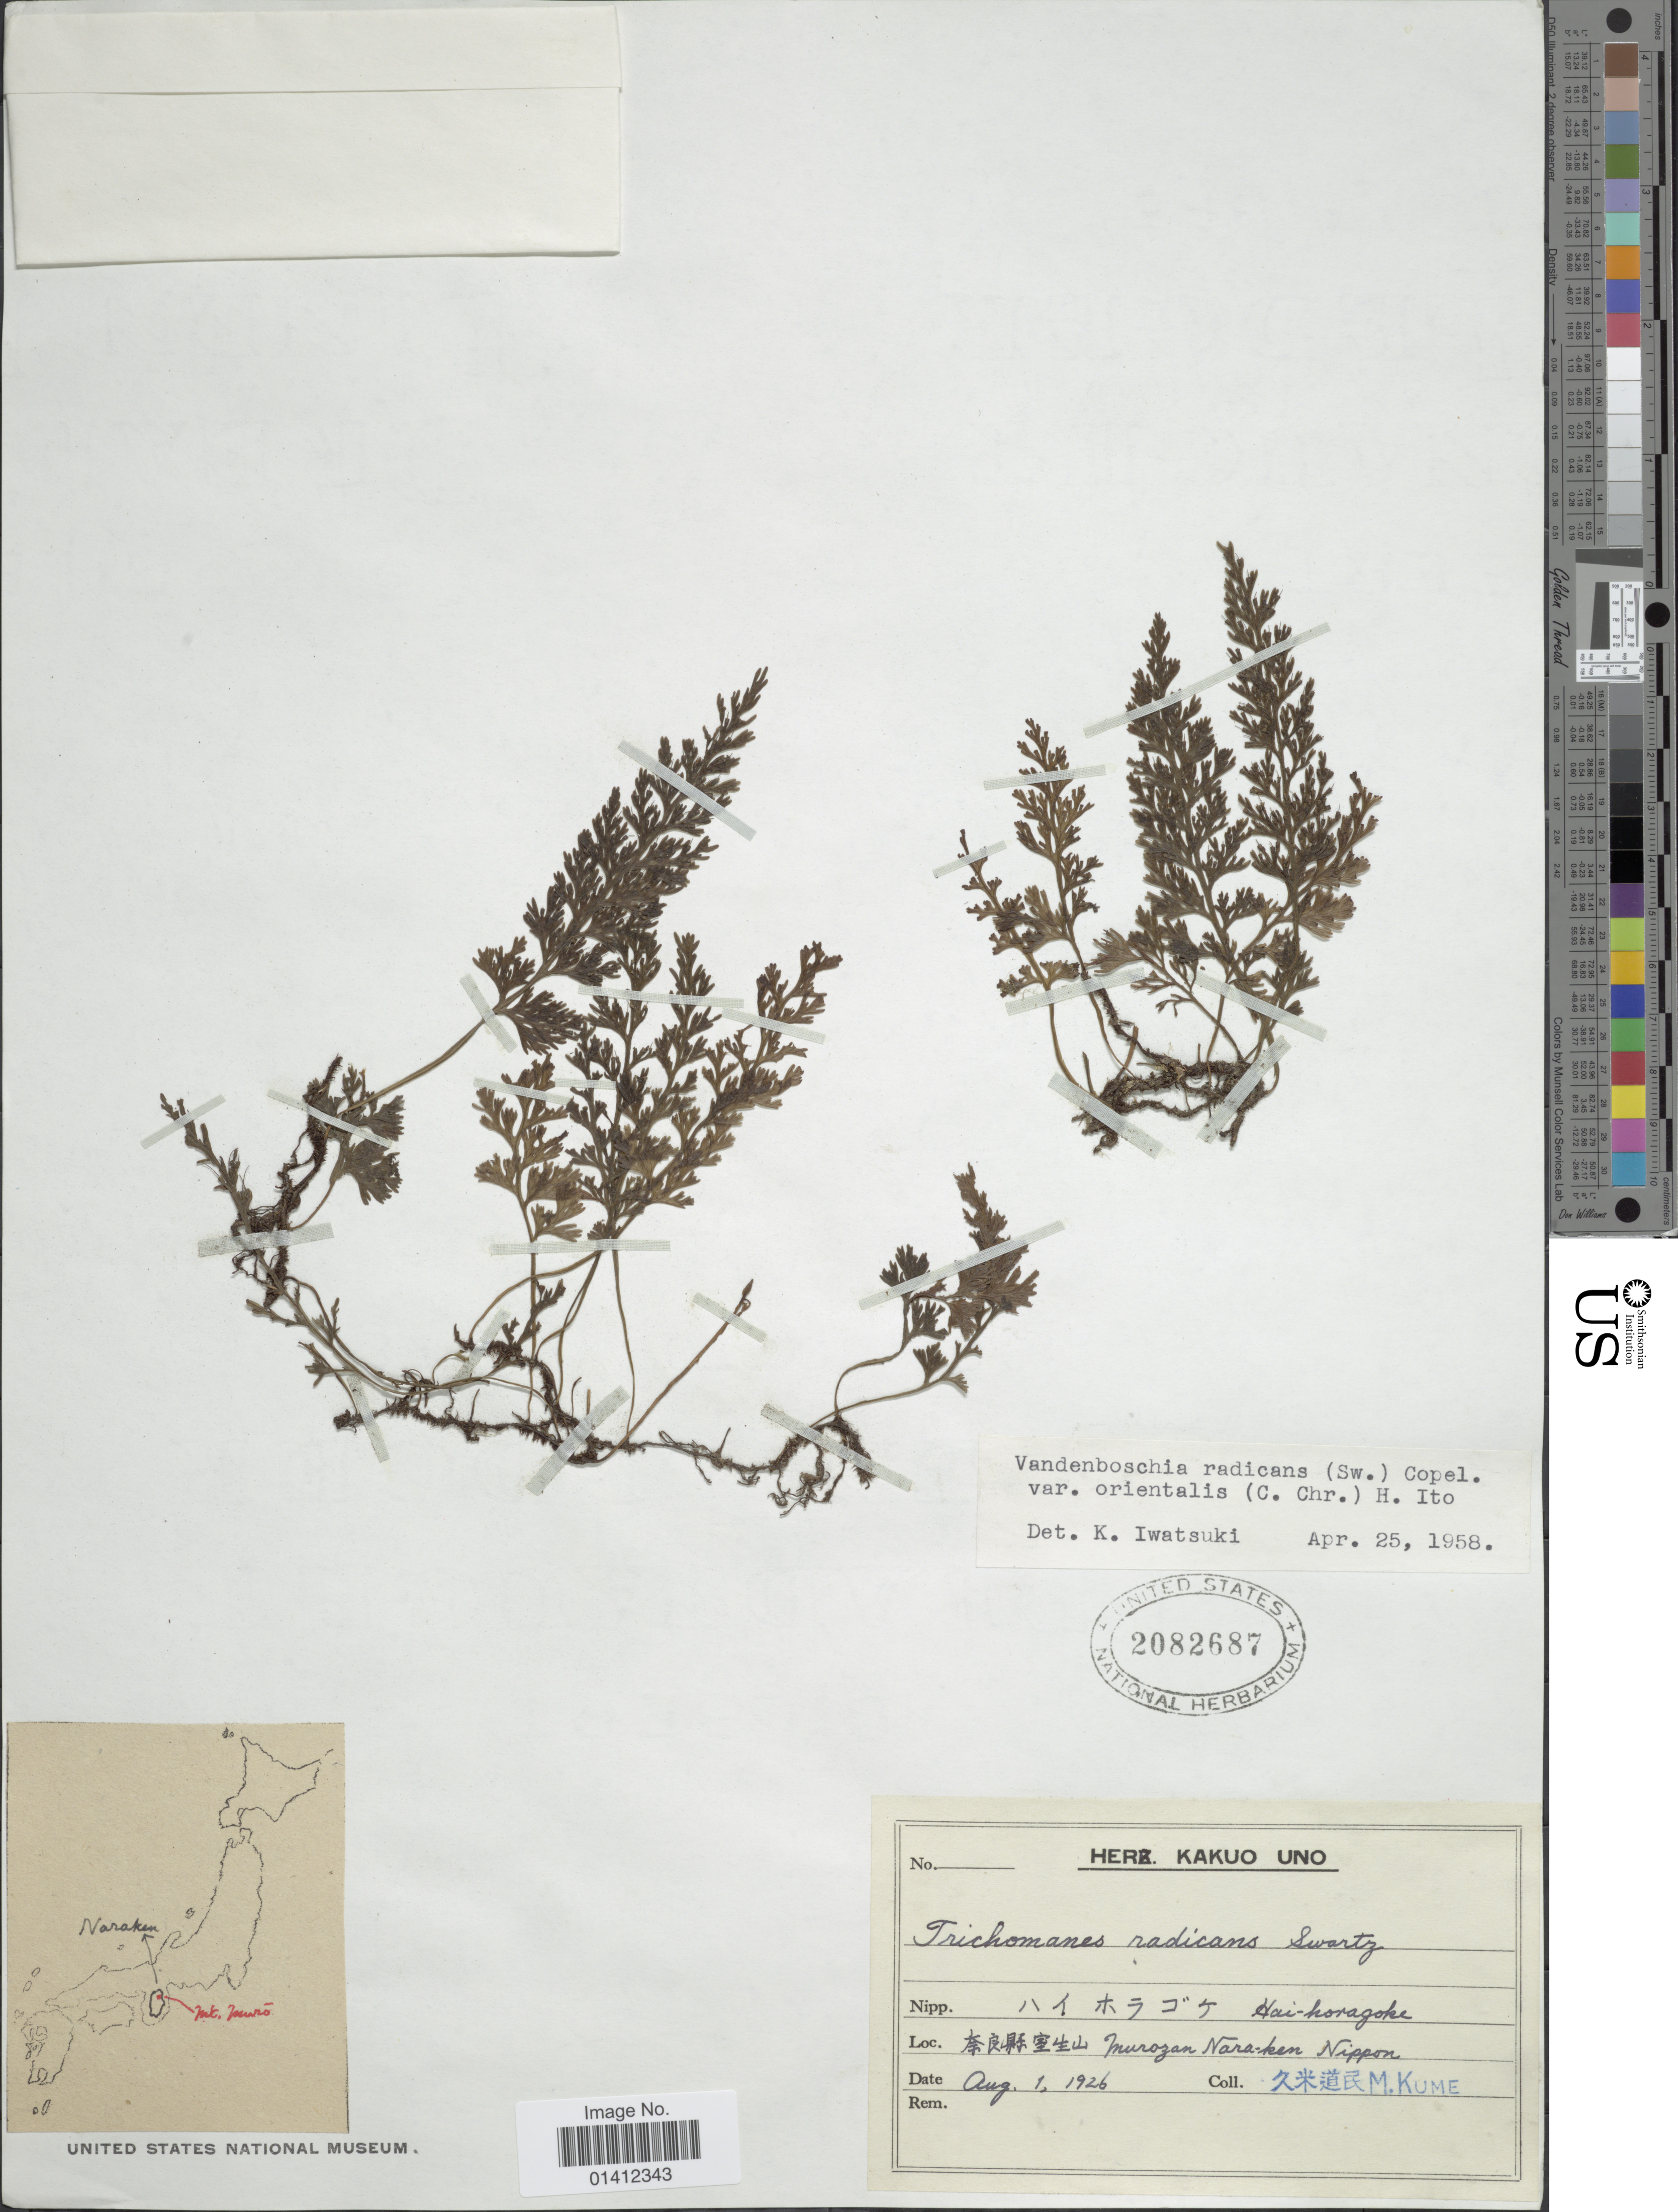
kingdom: Plantae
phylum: Tracheophyta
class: Polypodiopsida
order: Hymenophyllales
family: Hymenophyllaceae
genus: Vandenboschia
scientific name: Vandenboschia radicans var. orientalis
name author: (C. Chr.) H. Itô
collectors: M. Kume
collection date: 1926-08-01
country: Japan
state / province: Nara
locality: Hai-horagoke, Murozan Nara-ken Nippon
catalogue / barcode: US 2082687